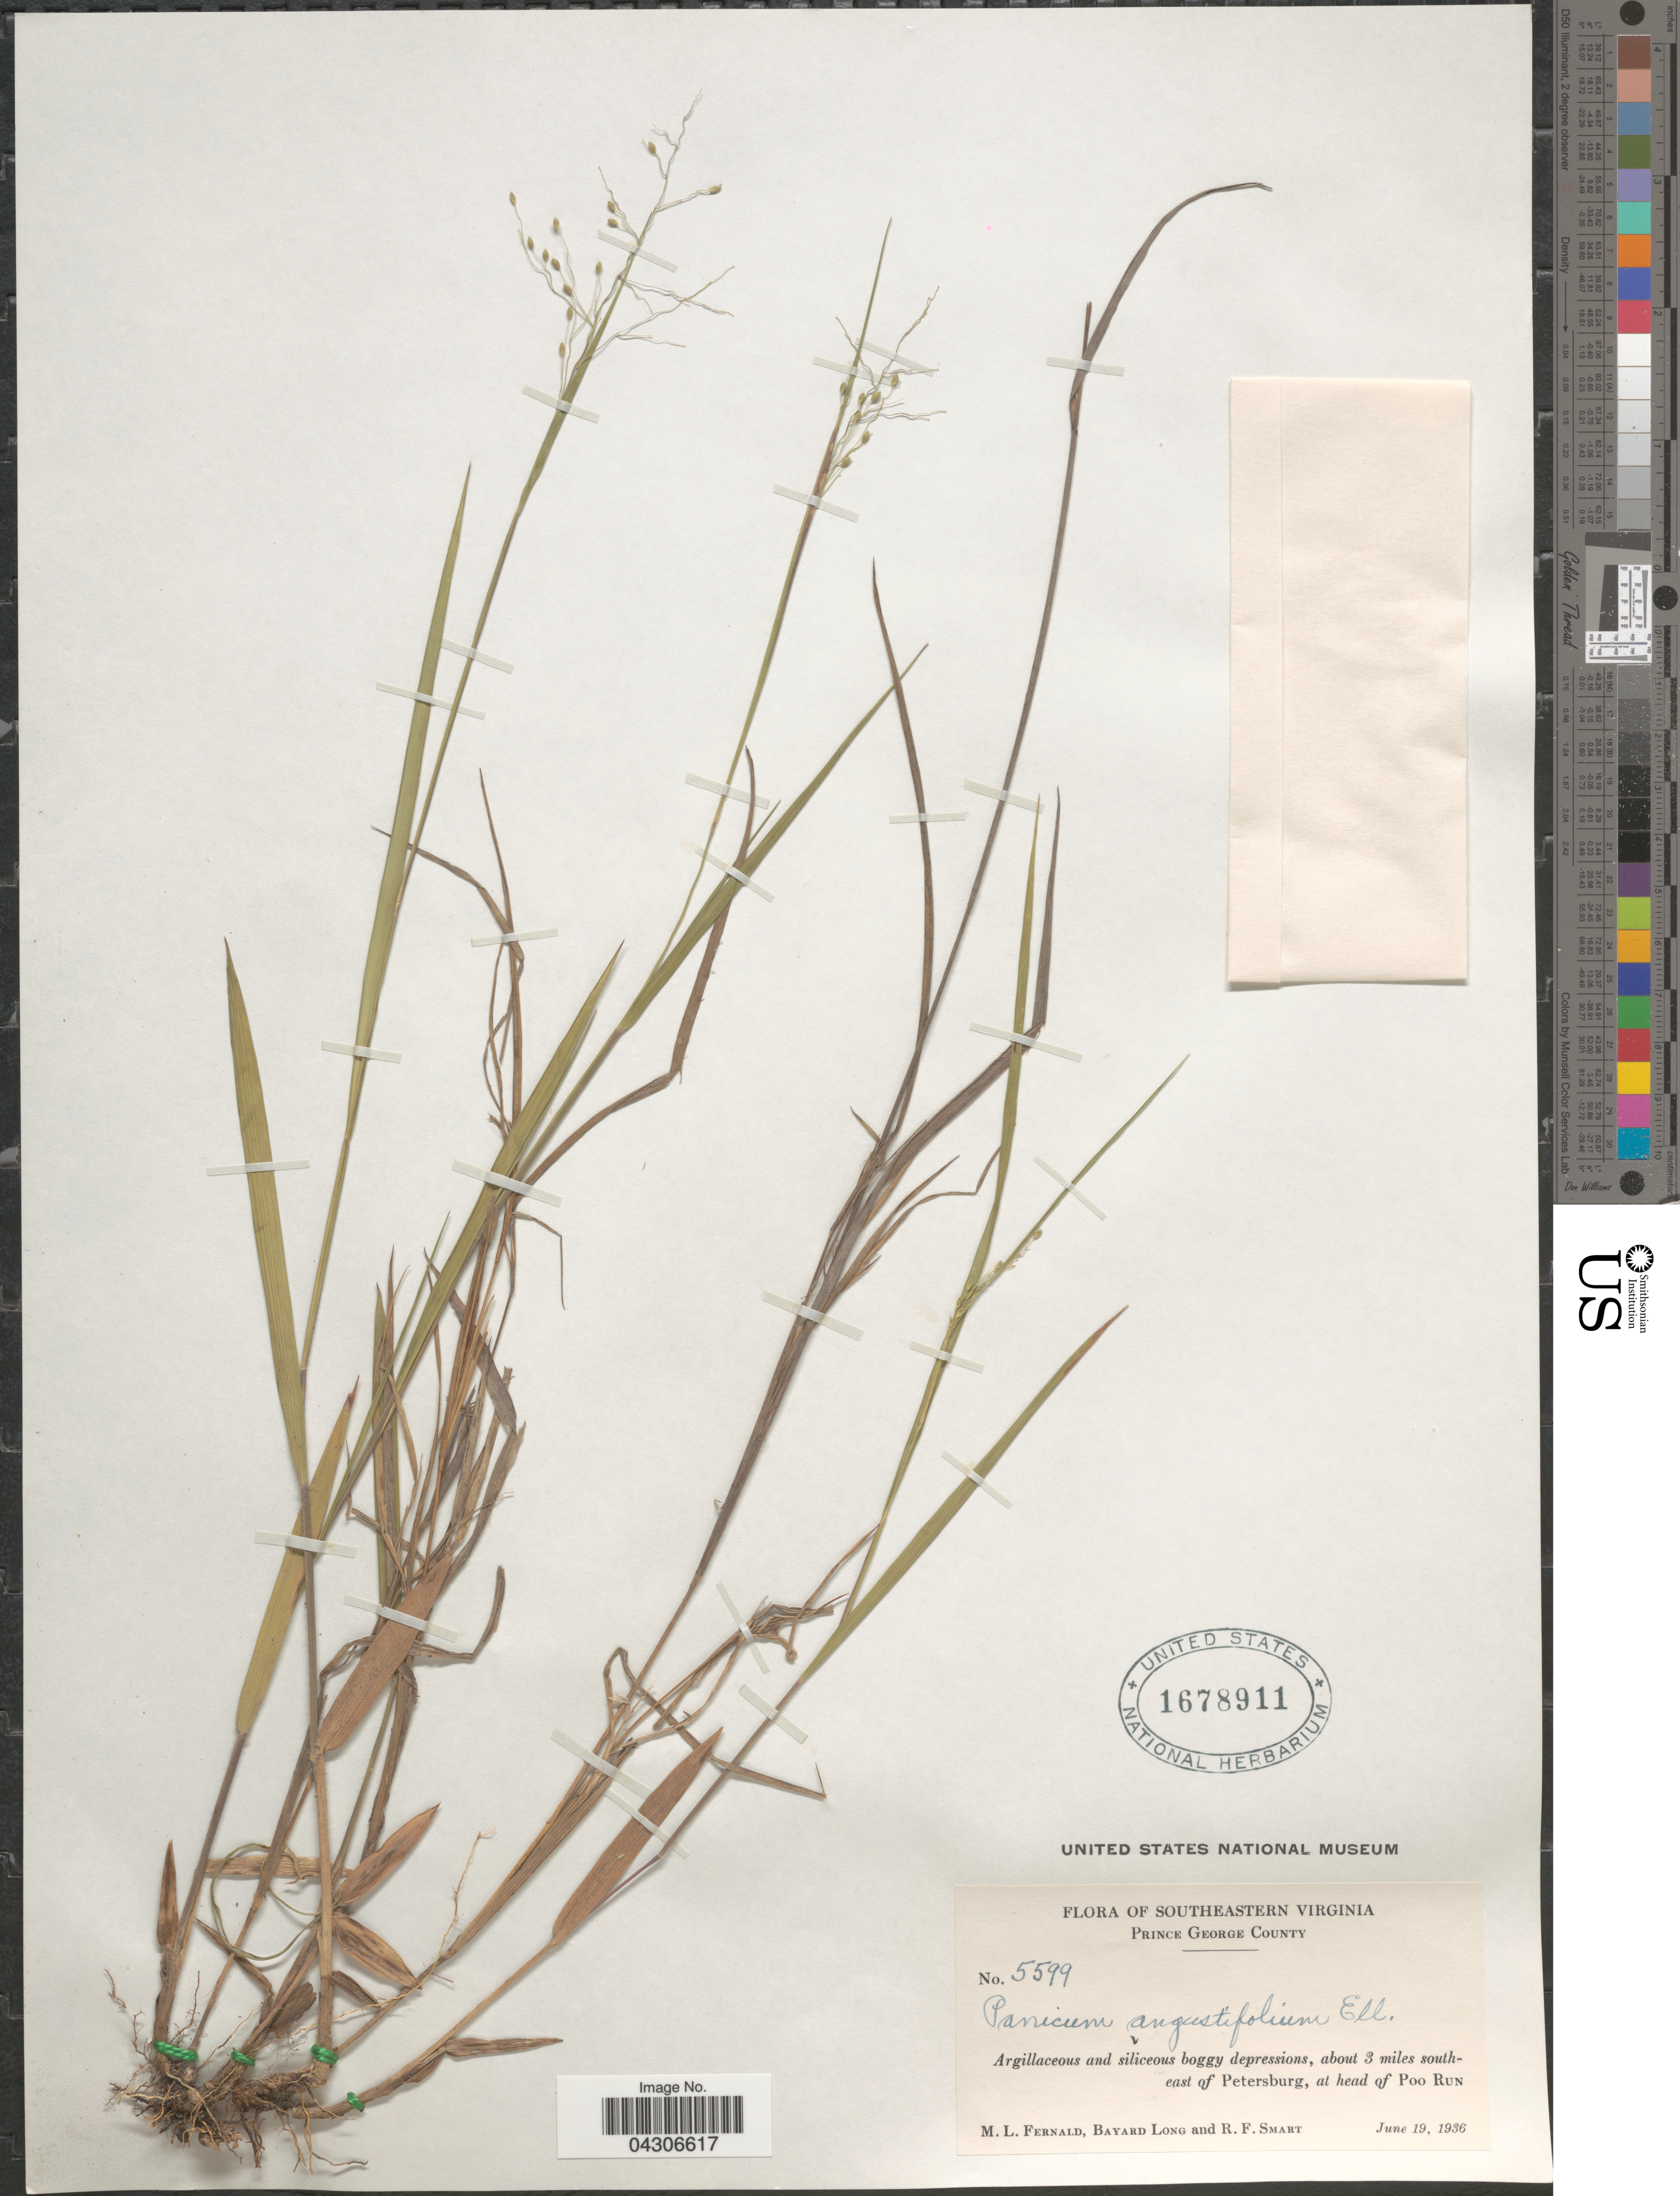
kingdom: Plantae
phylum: Tracheophyta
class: Liliopsida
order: Poales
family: Poaceae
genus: Dichanthelium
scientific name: Dichanthelium aciculare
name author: (Desv. ex Poir.) Gould & C.A. Clark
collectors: M. L. Fernald, B. Long & R. Smart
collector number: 5599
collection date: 1936-06-19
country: United States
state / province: Virginia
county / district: Prince George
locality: Southeastern Virginia. Prince George County. Argillaceous and siliceous boggy depression, about 3 miles southeast of Petersburg, at head of Poo Run.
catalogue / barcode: US 1678911